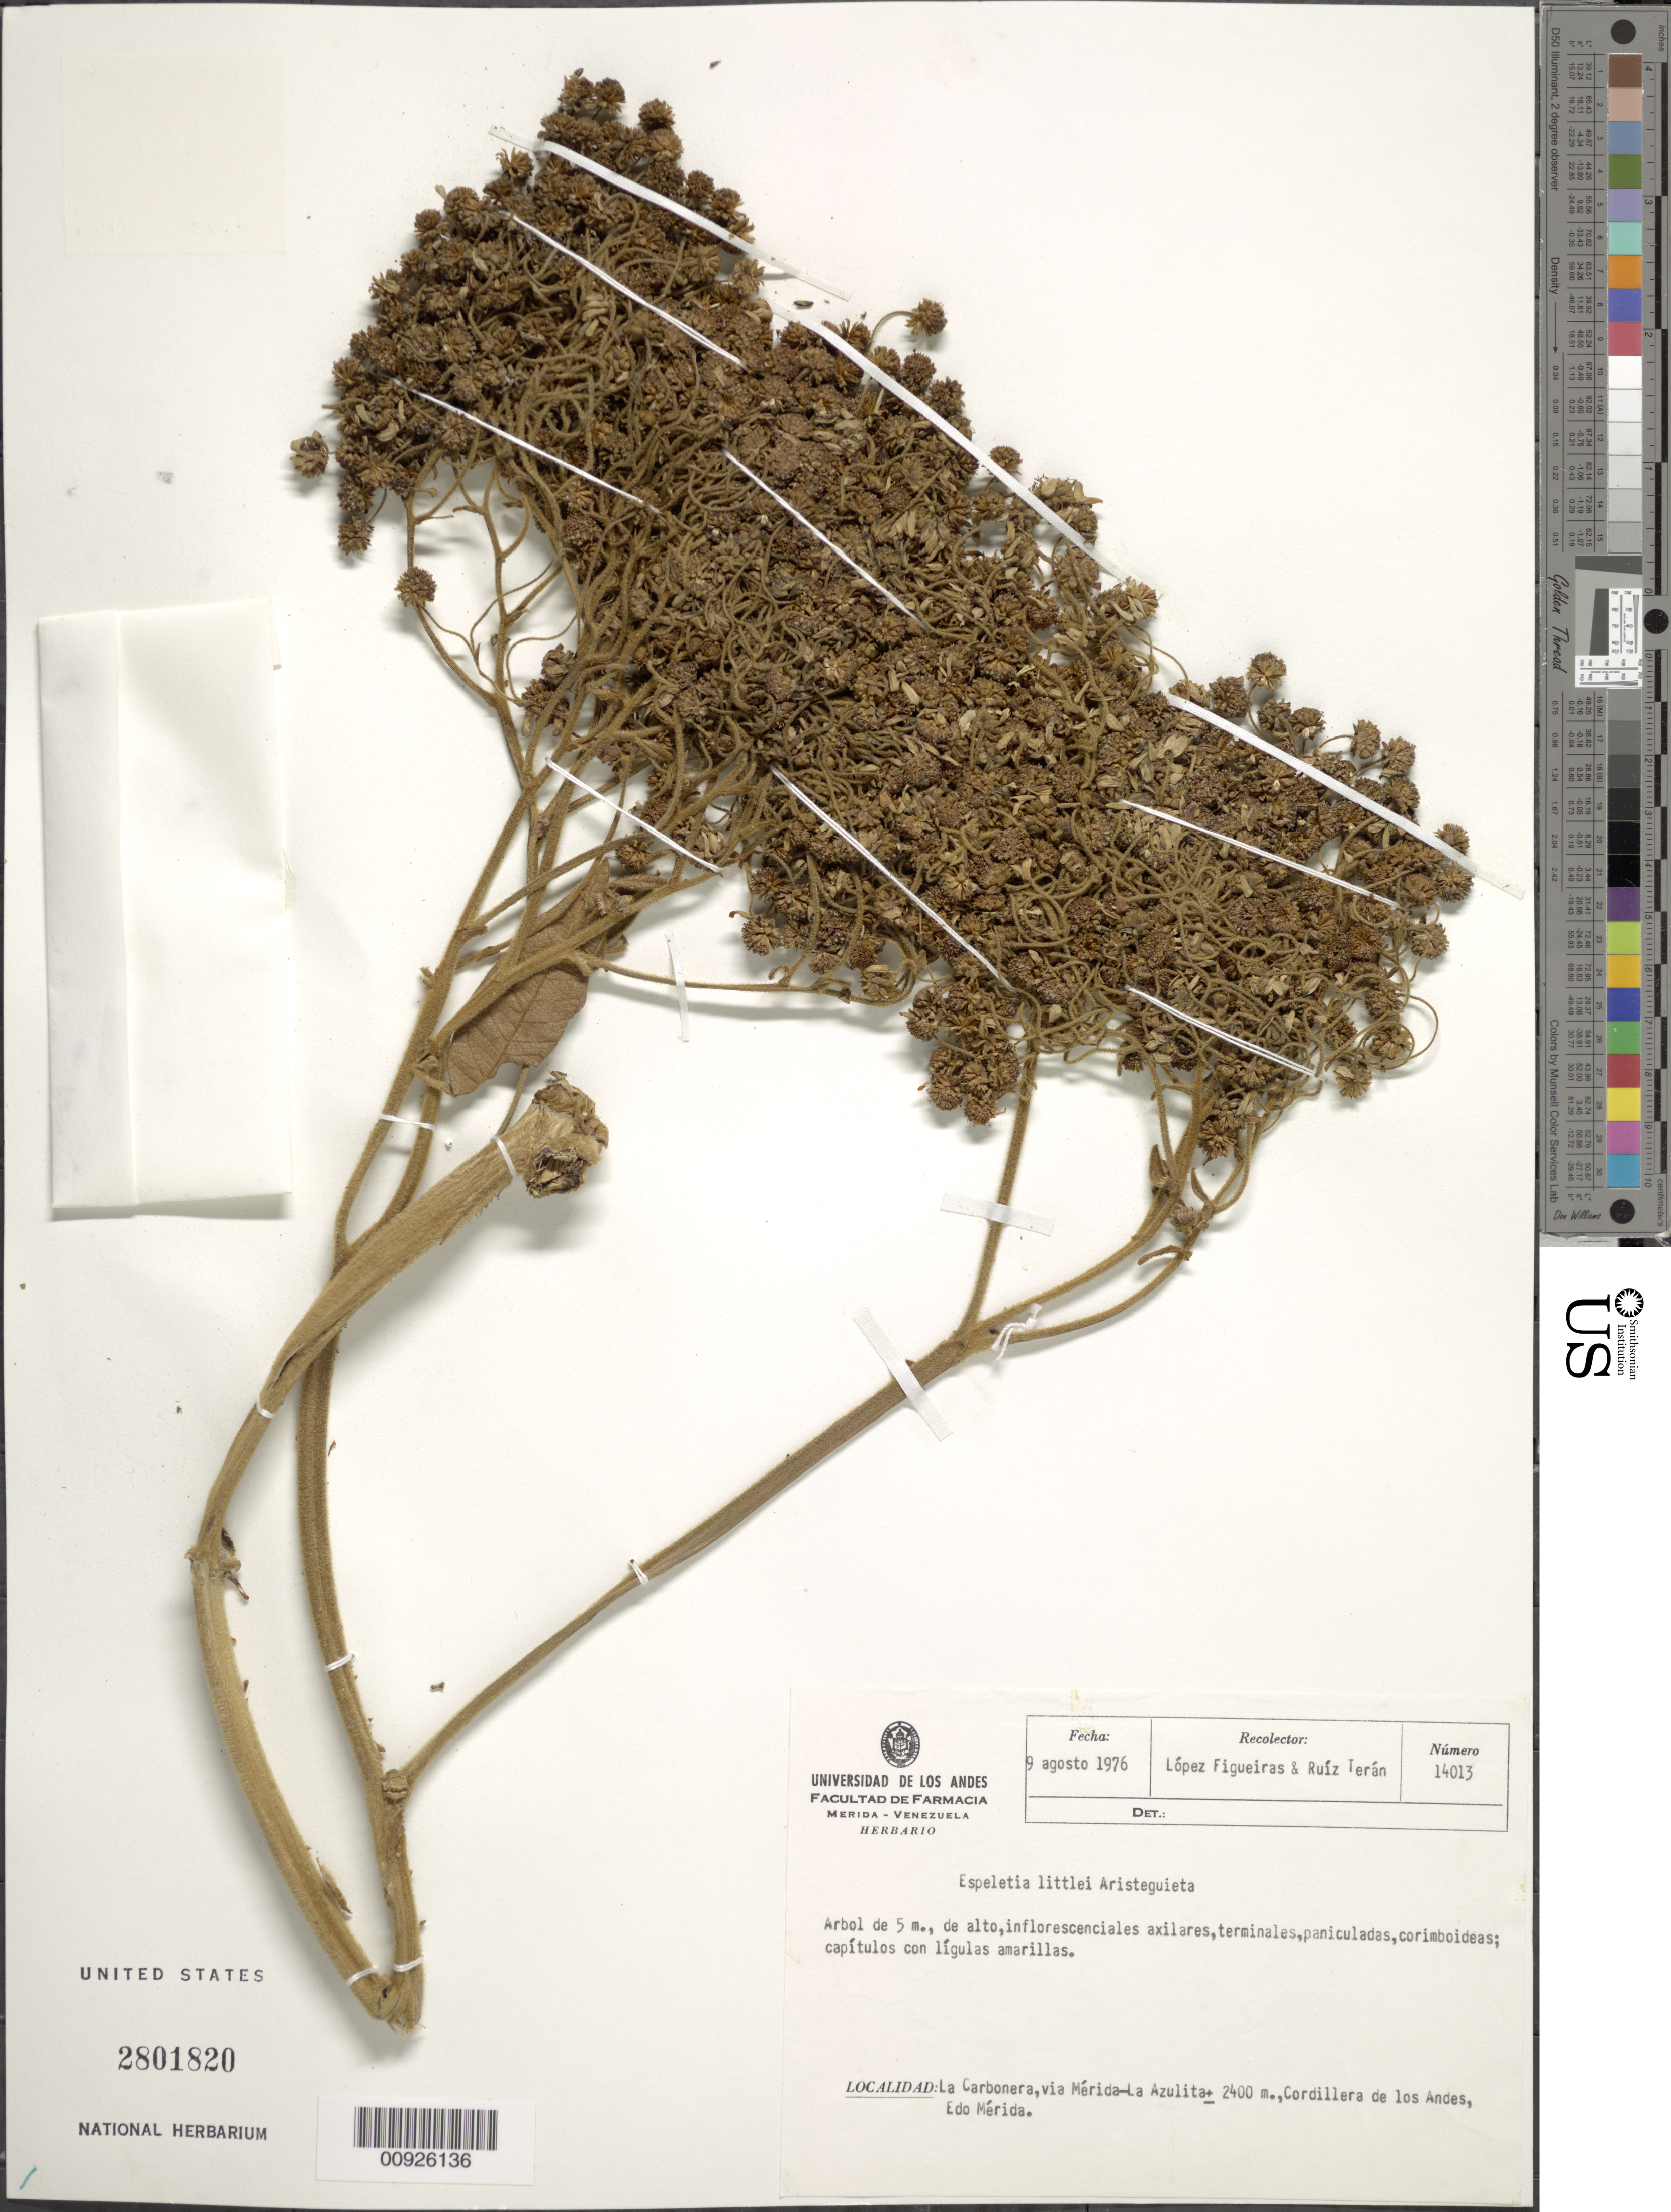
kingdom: Plantae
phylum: Tracheophyta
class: Magnoliopsida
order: Asterales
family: Asteraceae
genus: Carramboa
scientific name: Carramboa badilloi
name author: (Cuatrec.) Cuatrec.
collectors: M. López Figueiras & L. E. Ruíz-Terán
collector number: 14013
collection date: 1976-08-09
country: Venezuela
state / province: Mérida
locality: La Carbonera, via Merida-La Azulita, Cordillera de los Andes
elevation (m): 2400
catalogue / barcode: US 2801820